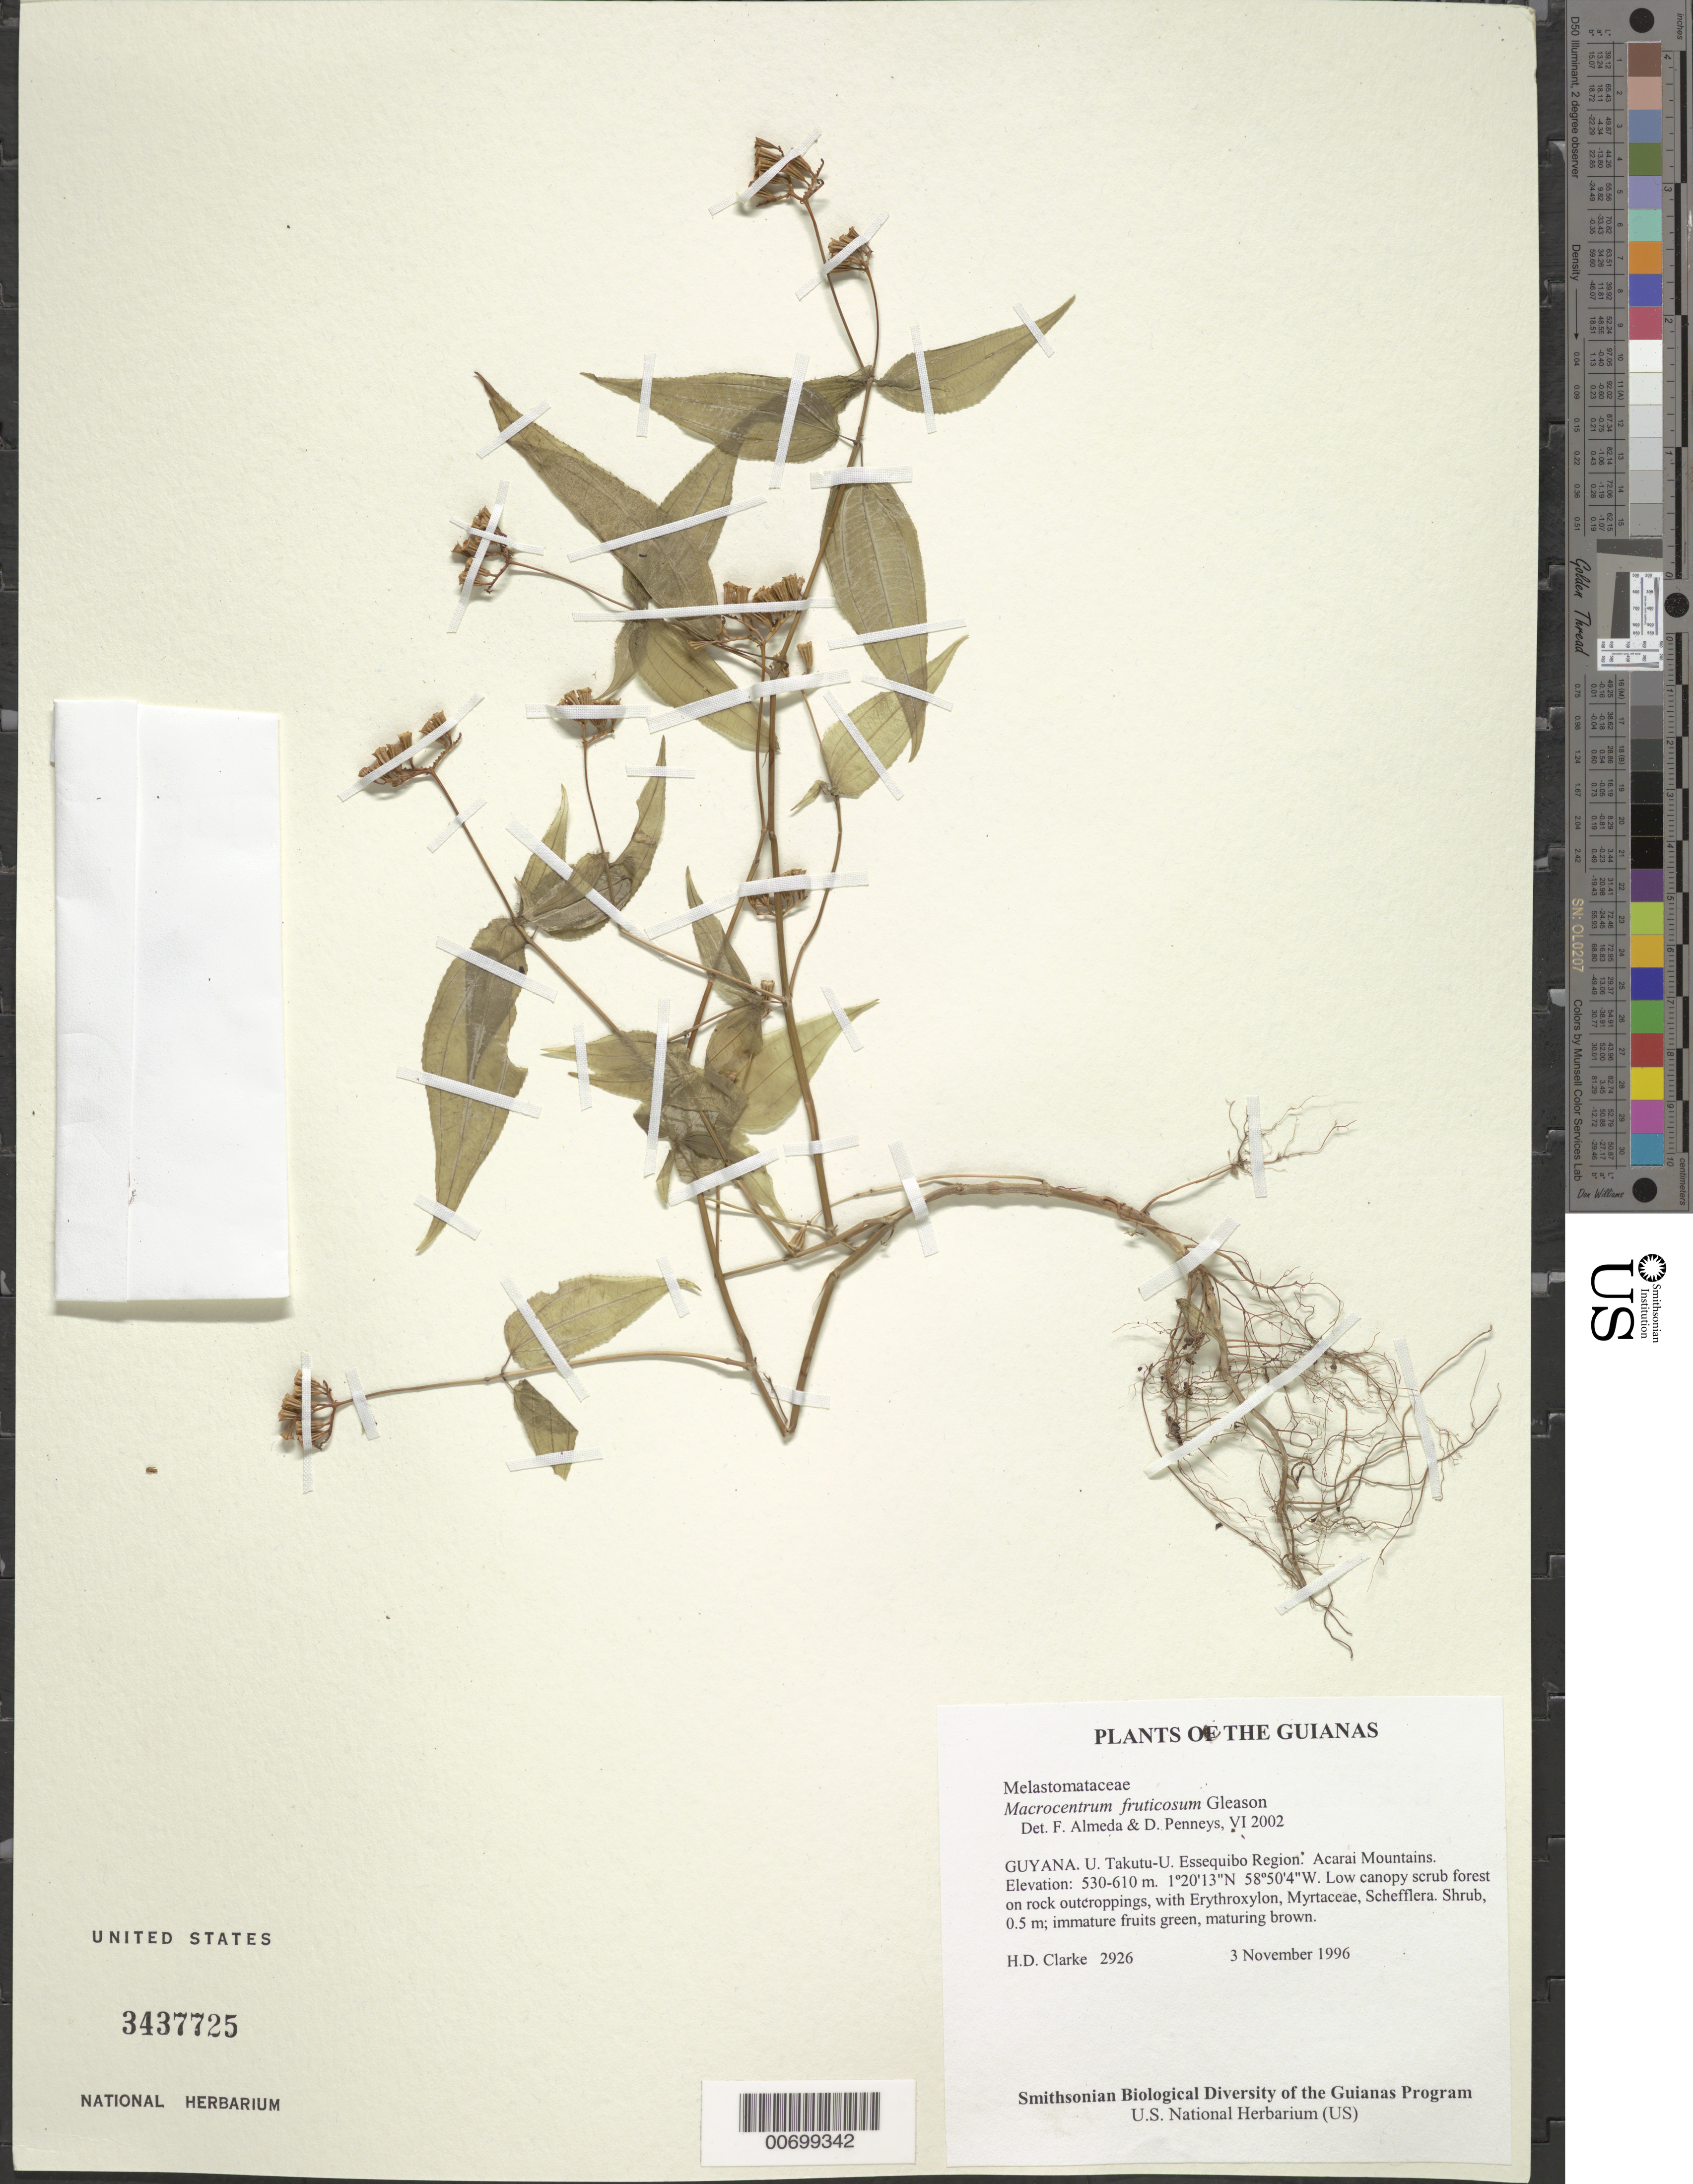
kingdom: Plantae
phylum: Tracheophyta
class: Magnoliopsida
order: Myrtales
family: Melastomataceae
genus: Macrocentrum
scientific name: Macrocentrum fruticosum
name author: Gleason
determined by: Almeda, F.; Penneys, D. S.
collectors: H. D. Clarke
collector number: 2926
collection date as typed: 3 November 1996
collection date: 1996-11-03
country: Guyana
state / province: U. Takutu-U. Essequibo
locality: Acarai Mountains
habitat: Low canopy scrub forest on rock outcroppings, with Erythroxylum, Myrtaceae, Schefflera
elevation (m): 530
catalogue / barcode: US 3437725